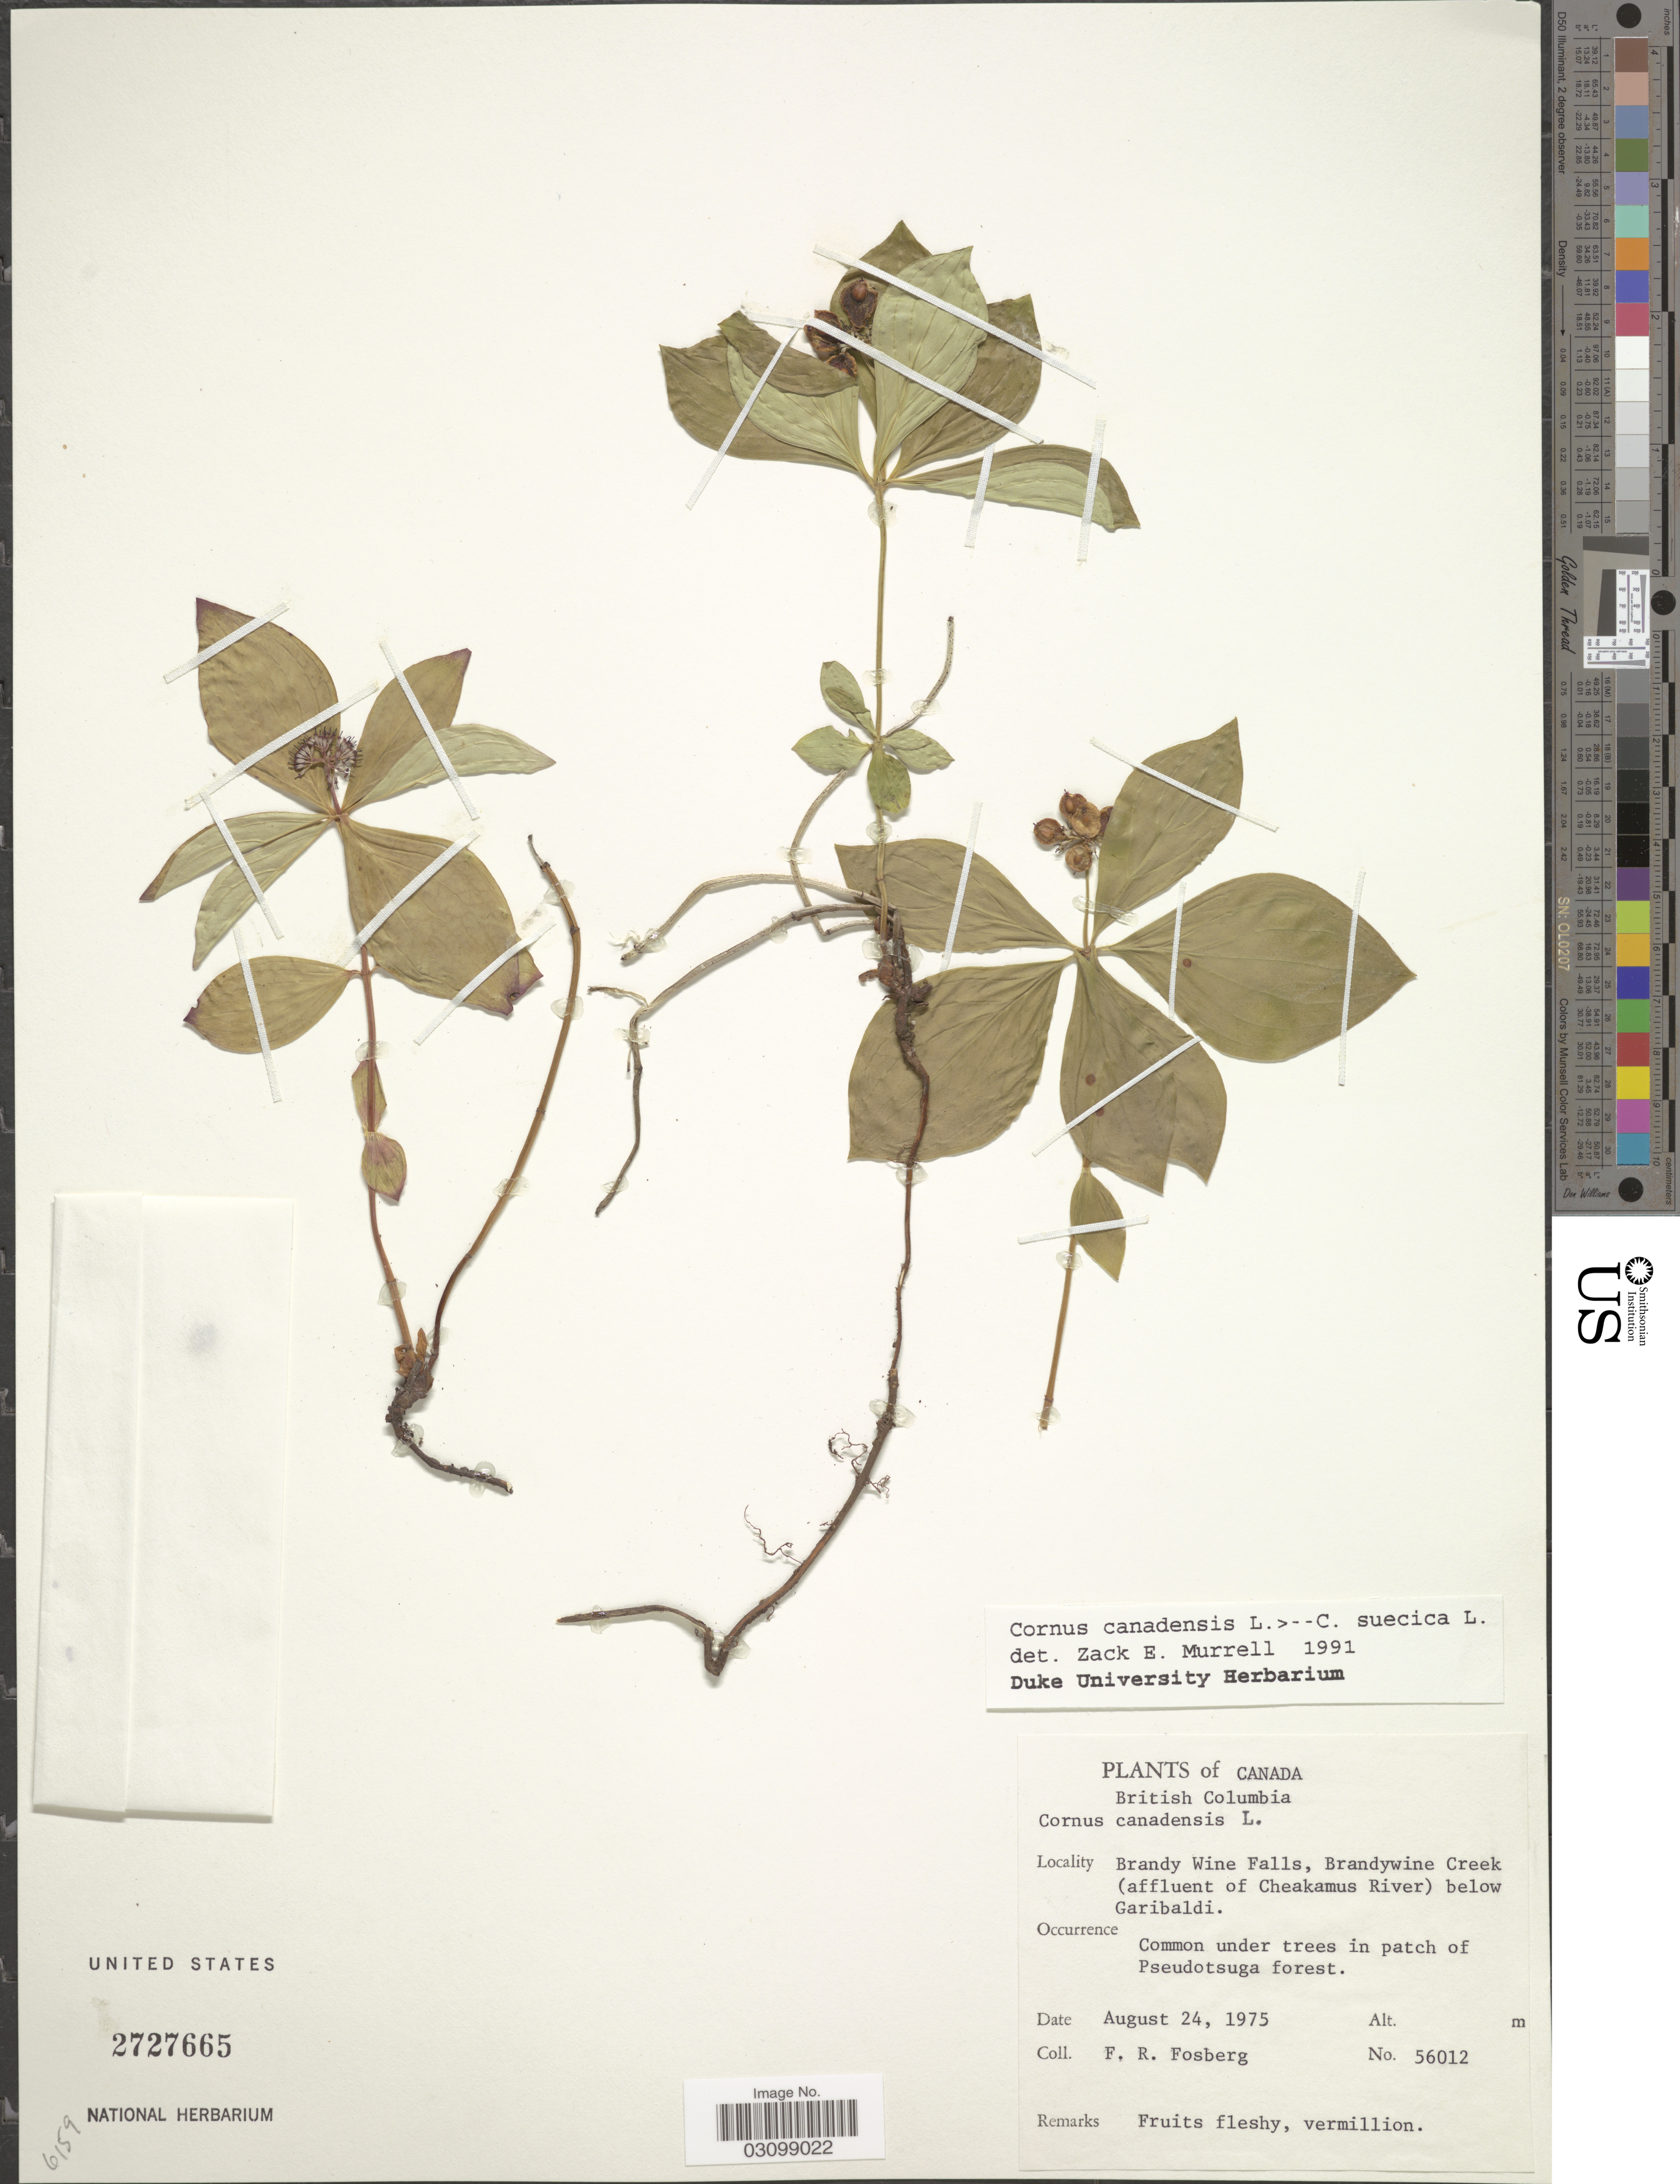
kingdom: Plantae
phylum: Tracheophyta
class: Magnoliopsida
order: Cornales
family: Cornaceae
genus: Cornus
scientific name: Cornus sp.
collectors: F. R. Fosberg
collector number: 56012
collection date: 1975-08-24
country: Canada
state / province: British Columbia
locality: Brandy Wine Falls, Brandywine Creek (affluent of Cheakamus River) below Garibaldi.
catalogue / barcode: US 2727665